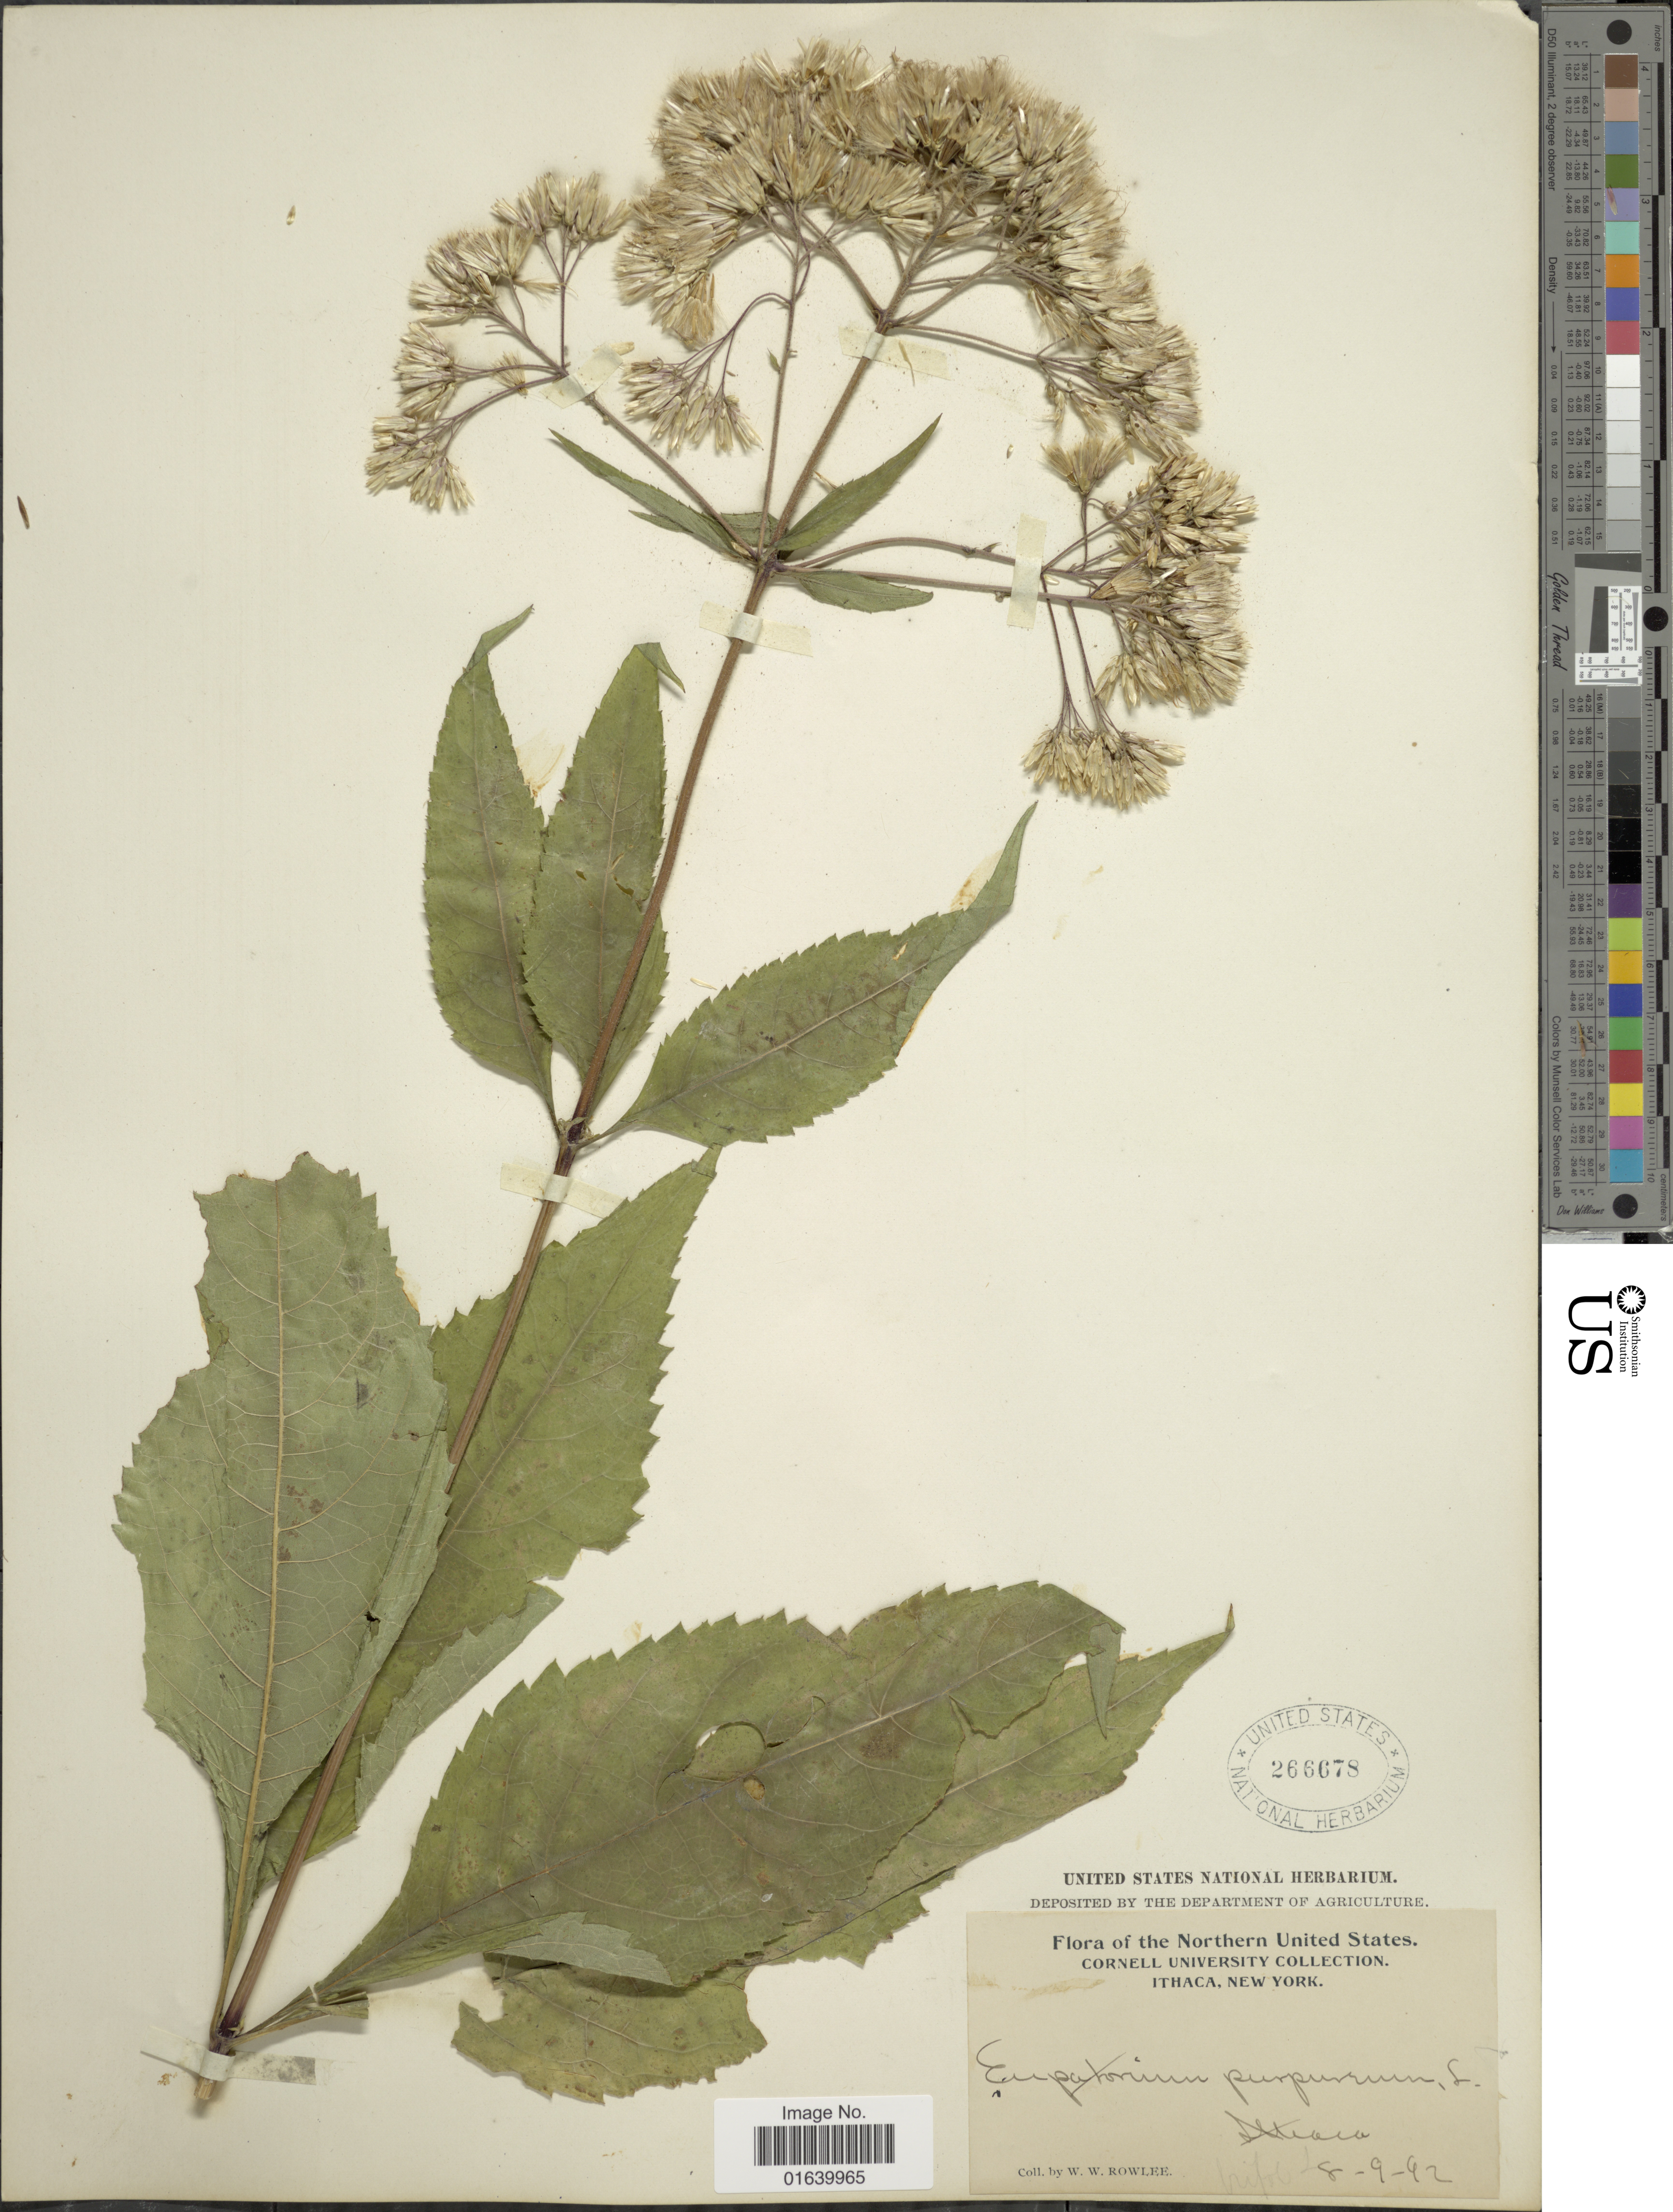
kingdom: Plantae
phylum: Tracheophyta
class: Magnoliopsida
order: Asterales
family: Asteraceae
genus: Eupatorium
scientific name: Eupatorium purpureum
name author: (L.) E.E. Lamont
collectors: W. W. Rowlee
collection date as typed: Transcribed d/m/y: 9/8/92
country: United States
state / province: New York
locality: Northern United States, Ithaca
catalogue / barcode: US 266678